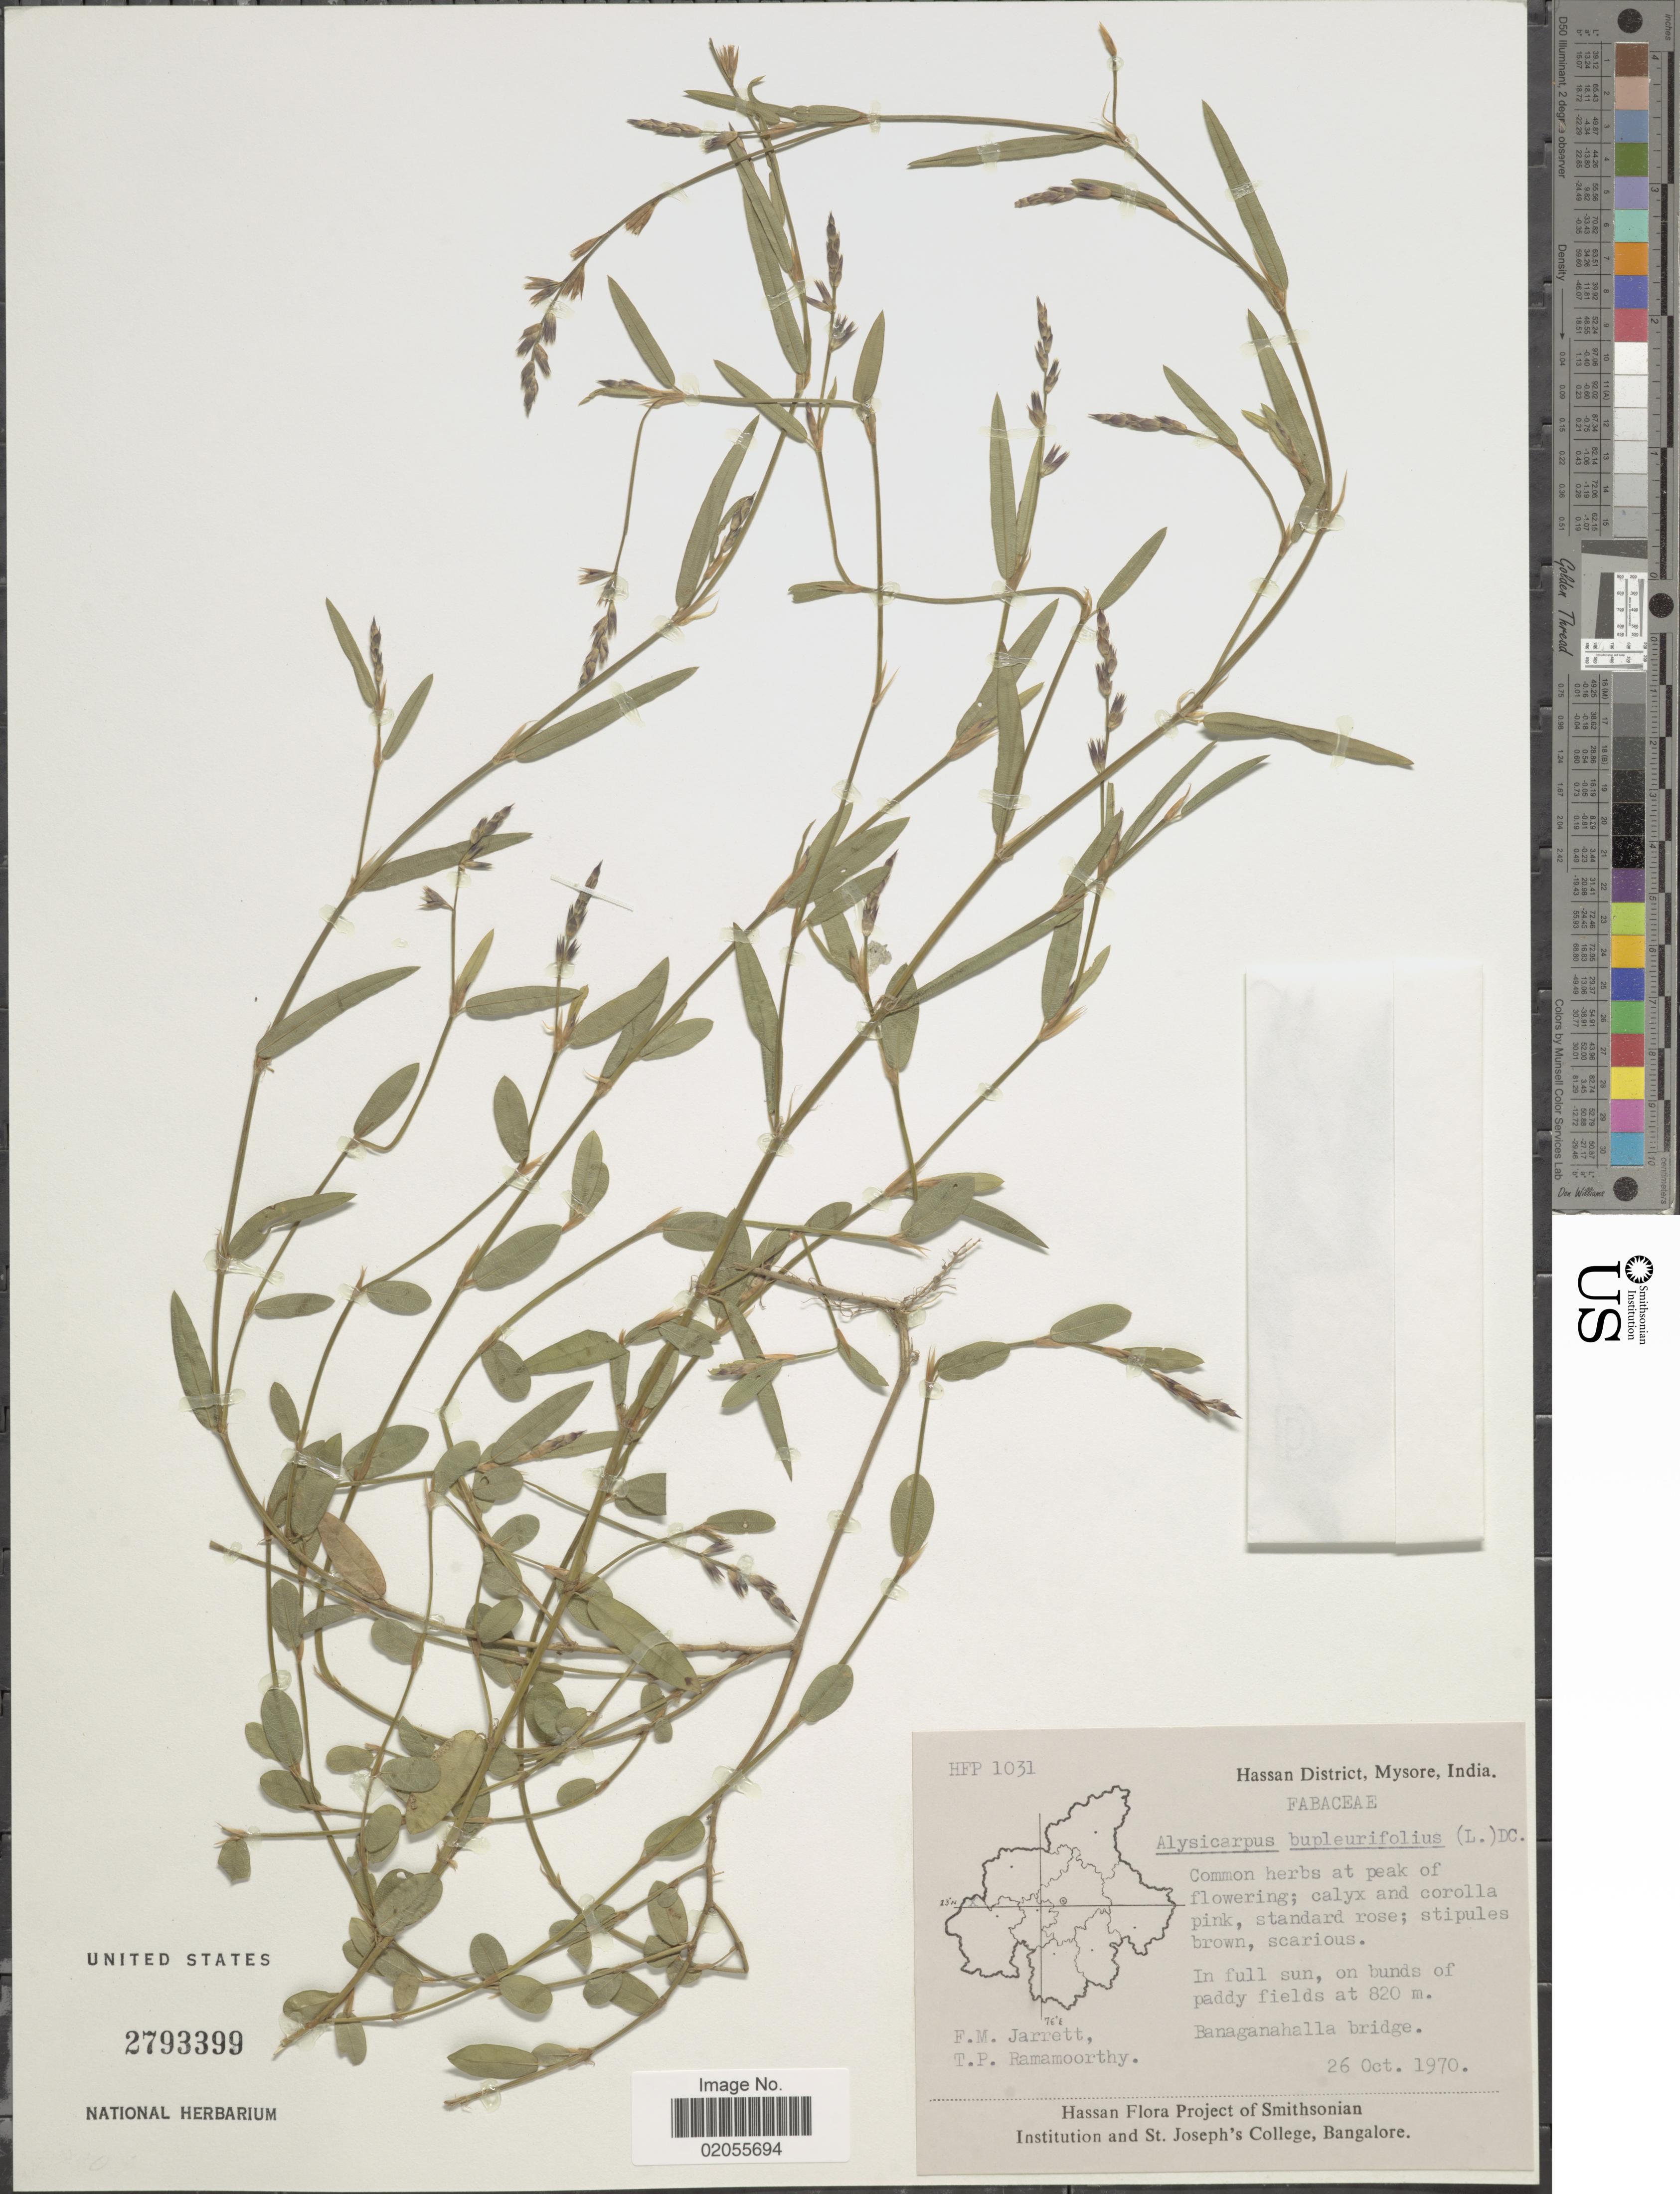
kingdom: Plantae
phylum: Tracheophyta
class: Magnoliopsida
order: Fabales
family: Fabaceae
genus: Alysicarpus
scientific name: Alysicarpus bupleurifolius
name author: (L.) DC.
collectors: F. M. Jarrett & T. P. Ramamoorthy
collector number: HFP 1031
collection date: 1970-10-26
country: India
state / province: Karnataka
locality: Hassan District, Mysore, Banaganahalla bridge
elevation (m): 820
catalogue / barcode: US 2793399